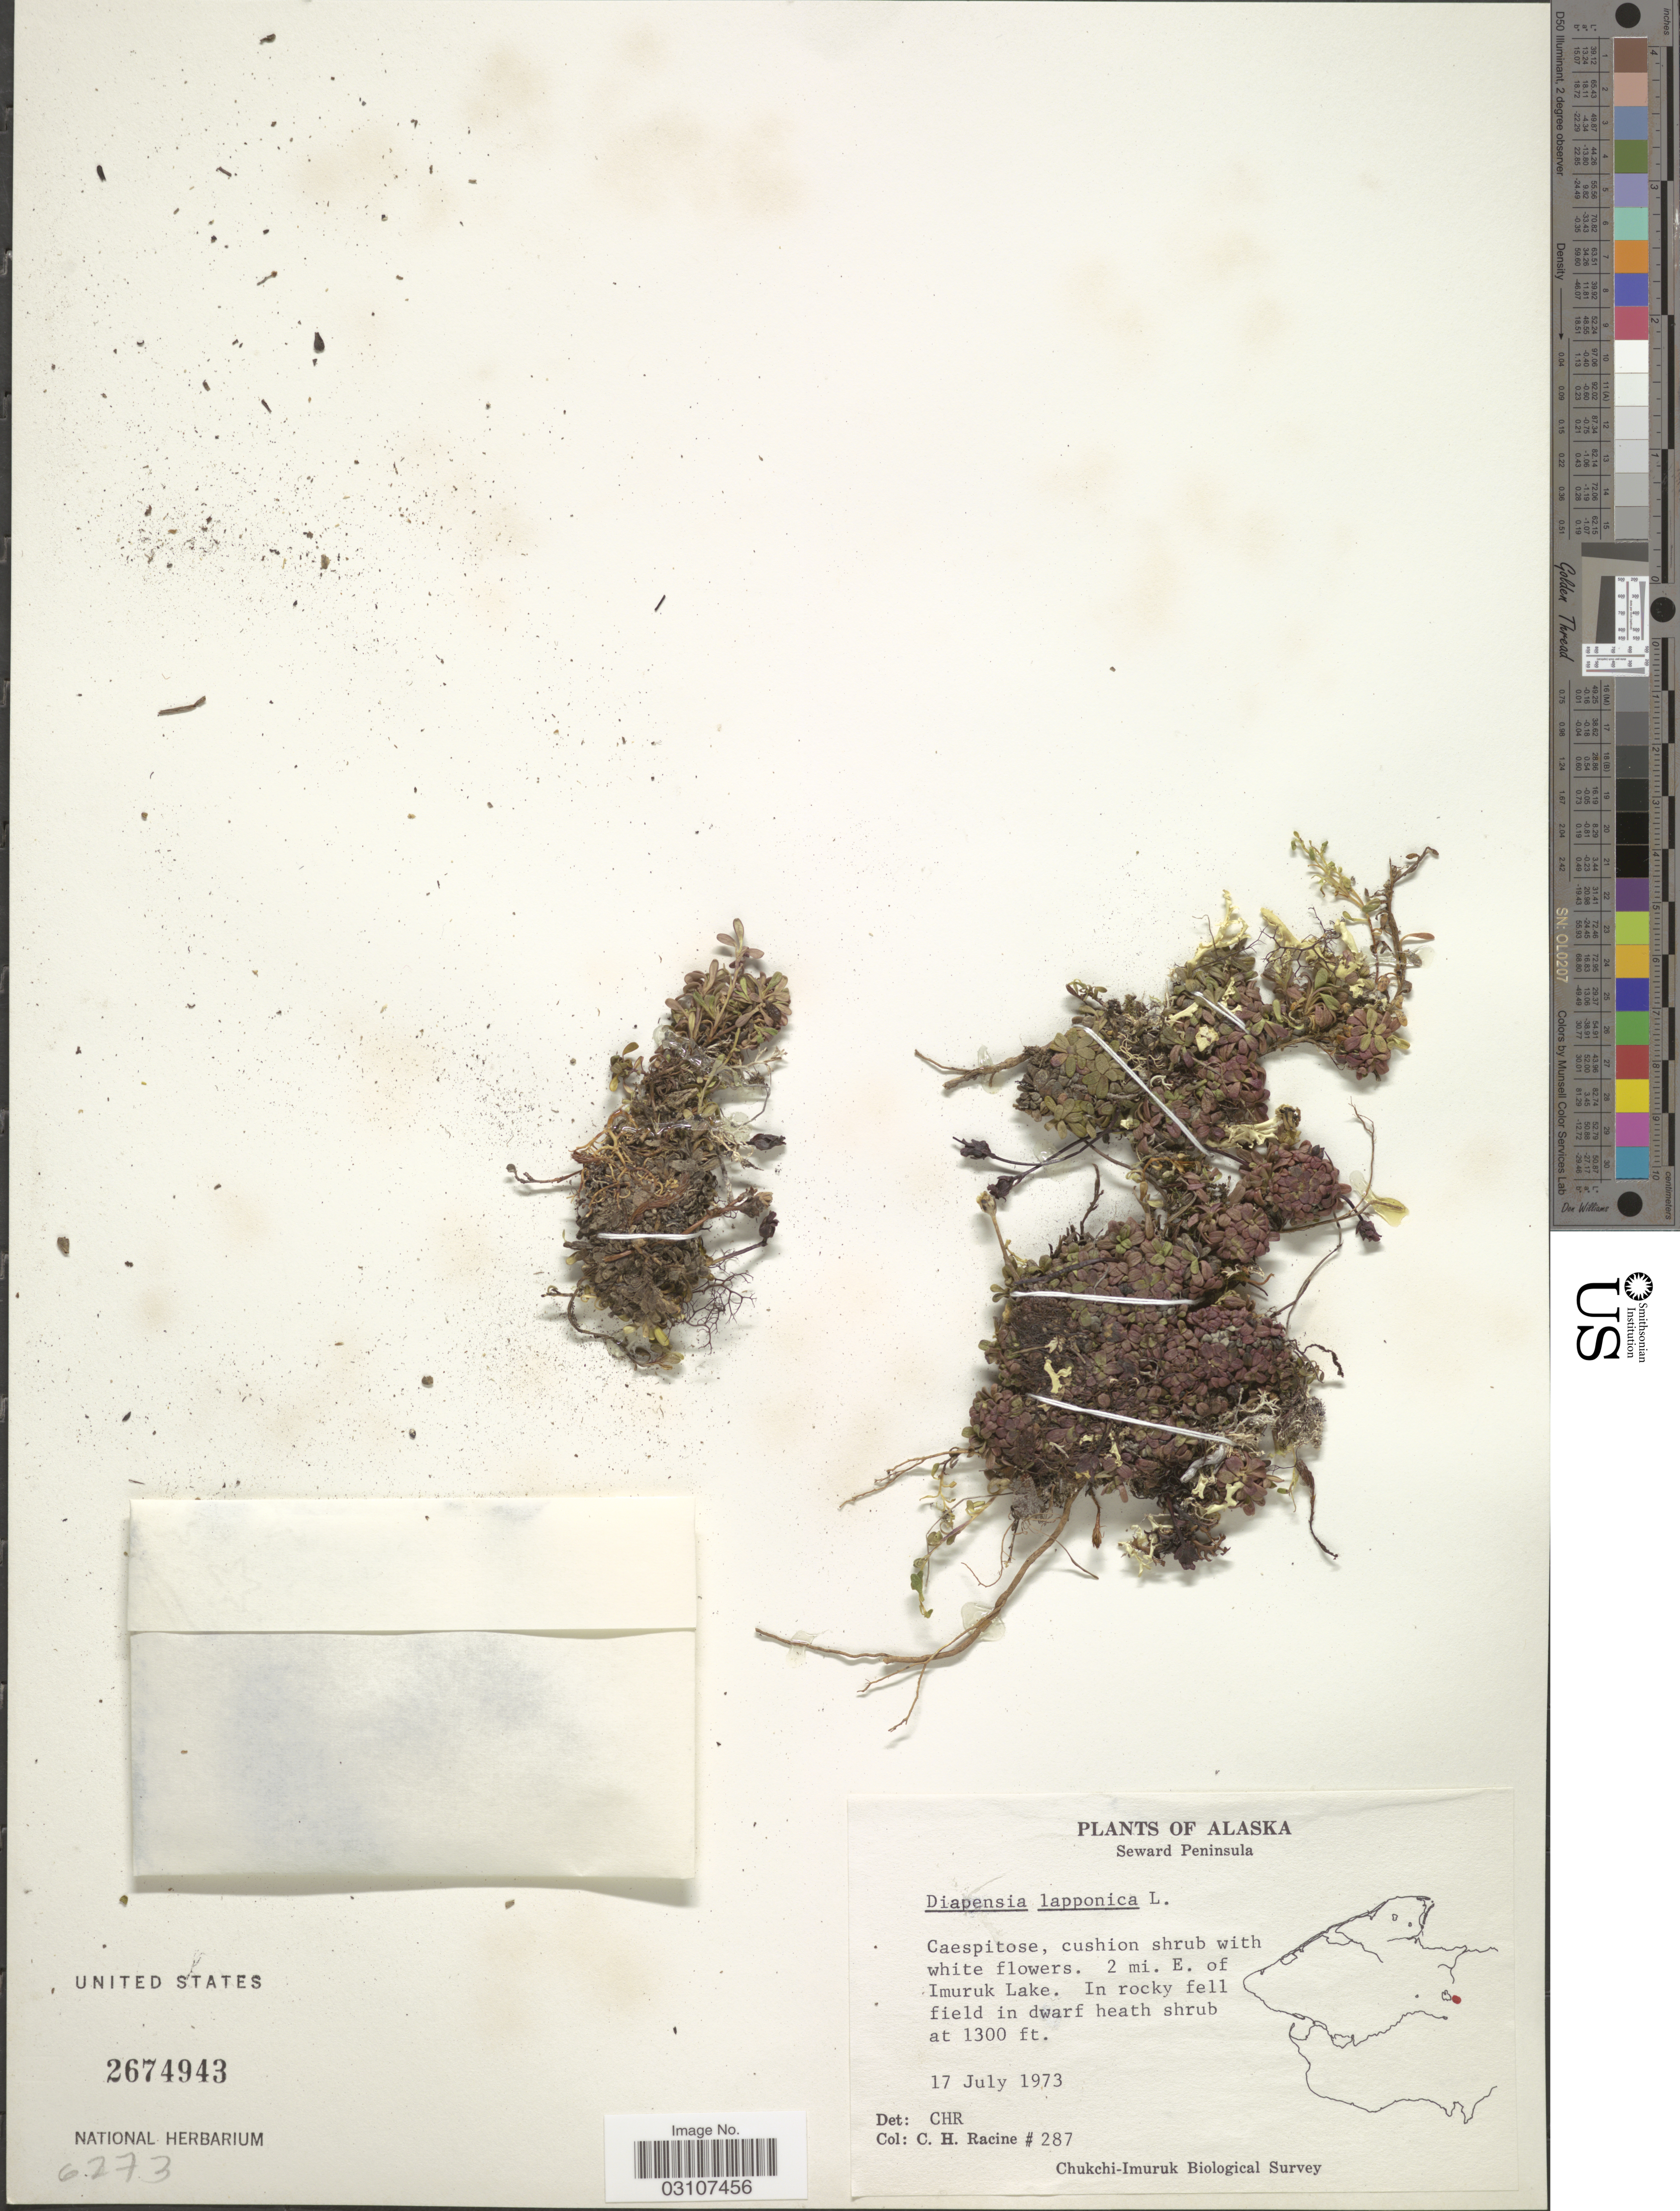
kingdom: Plantae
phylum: Tracheophyta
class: Magnoliopsida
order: Ericales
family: Diapensiaceae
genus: Diapensia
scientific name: Diapensia lapponica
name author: L.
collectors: C. Racine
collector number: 287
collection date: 1973-07-17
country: United States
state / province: Alaska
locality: Seward Peninsula. 2 mi. E. of Imuruk Lake. In rocky fell field in dwarf heath shrub.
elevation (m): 396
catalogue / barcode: US 2674943